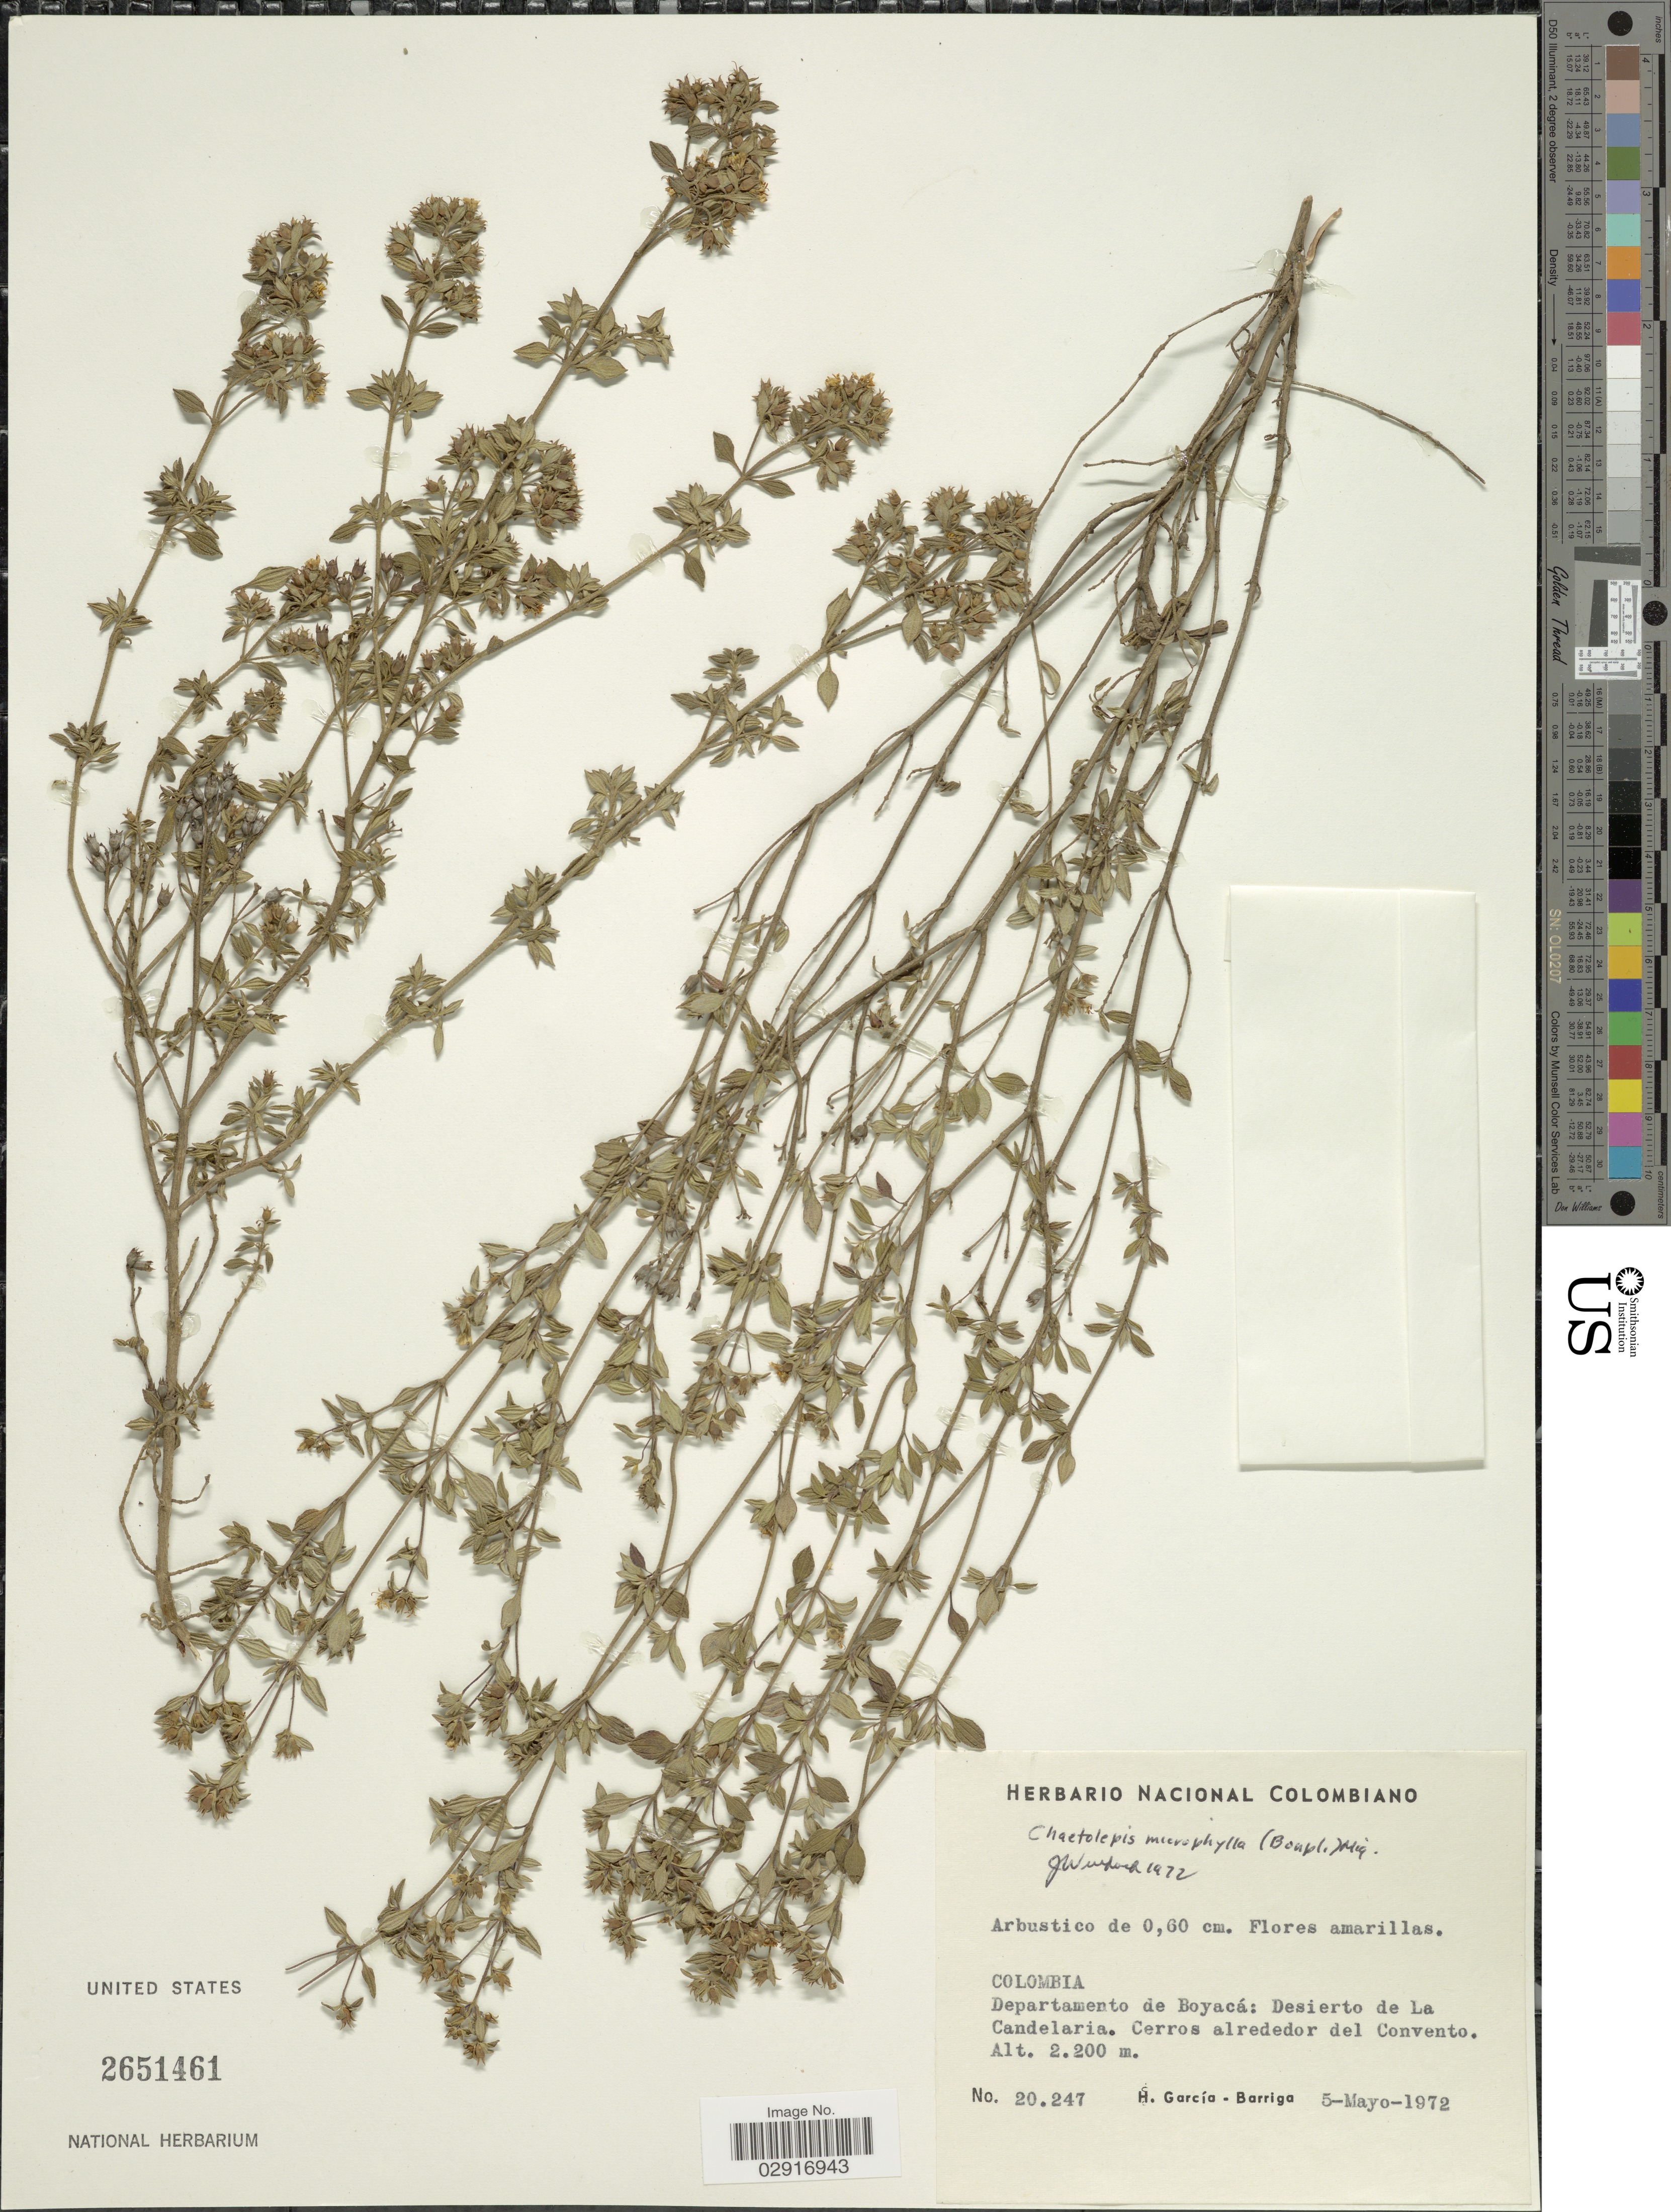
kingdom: Plantae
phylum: Tracheophyta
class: Magnoliopsida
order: Myrtales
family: Melastomataceae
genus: Chaetolepis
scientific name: Chaetolepis microphylla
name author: (Bonpl.) Miq.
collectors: H. García Barriga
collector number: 20247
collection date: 1972-05-05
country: Colombia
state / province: Boyacá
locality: Departamento de Boyacá: Desierto de La Candelaria. Cerros alrededor del Convento.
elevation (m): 2200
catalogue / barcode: US 2651461